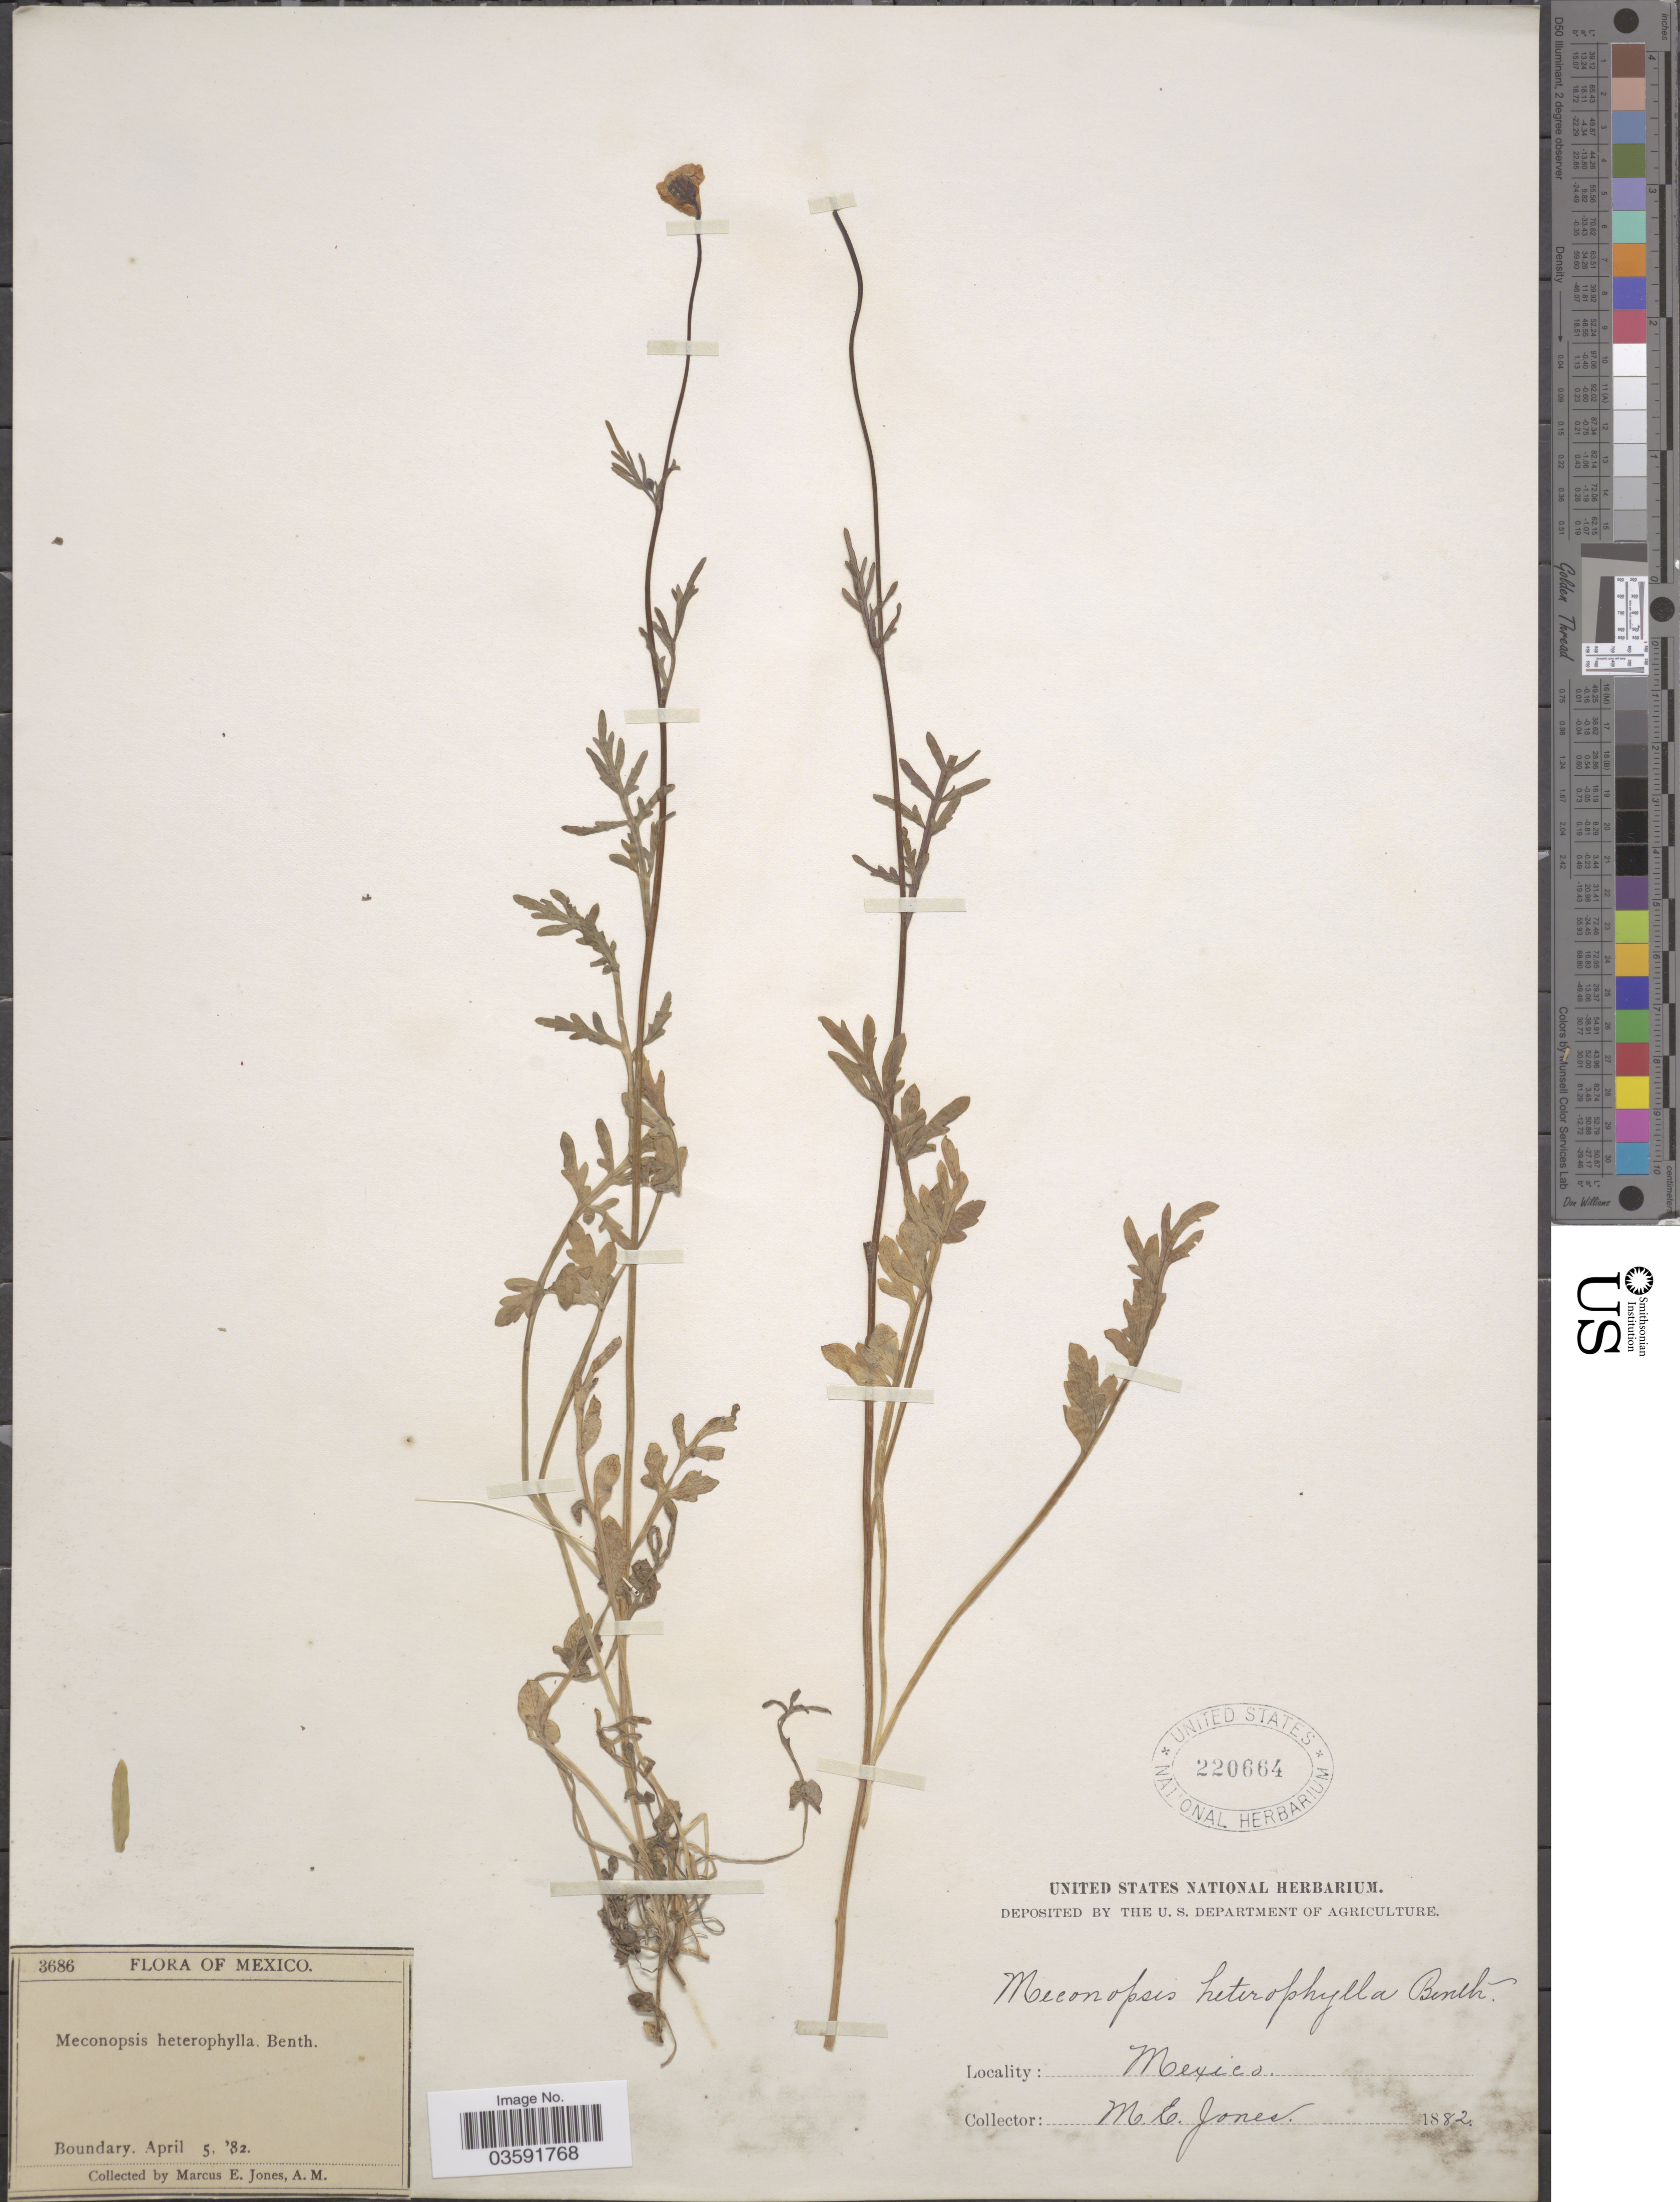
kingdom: Plantae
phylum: Tracheophyta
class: Magnoliopsida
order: Ranunculales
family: Papaveraceae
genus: Papaver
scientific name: Papaver heterophyllum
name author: (Benth.) Greene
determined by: Strong, M. T., (US), Smithsonian Institution - National Museum of Natural History (UNITED STATES)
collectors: M. E. Jones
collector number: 3686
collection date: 1882-04-05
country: Mexico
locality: Boundary.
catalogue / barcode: US 220664